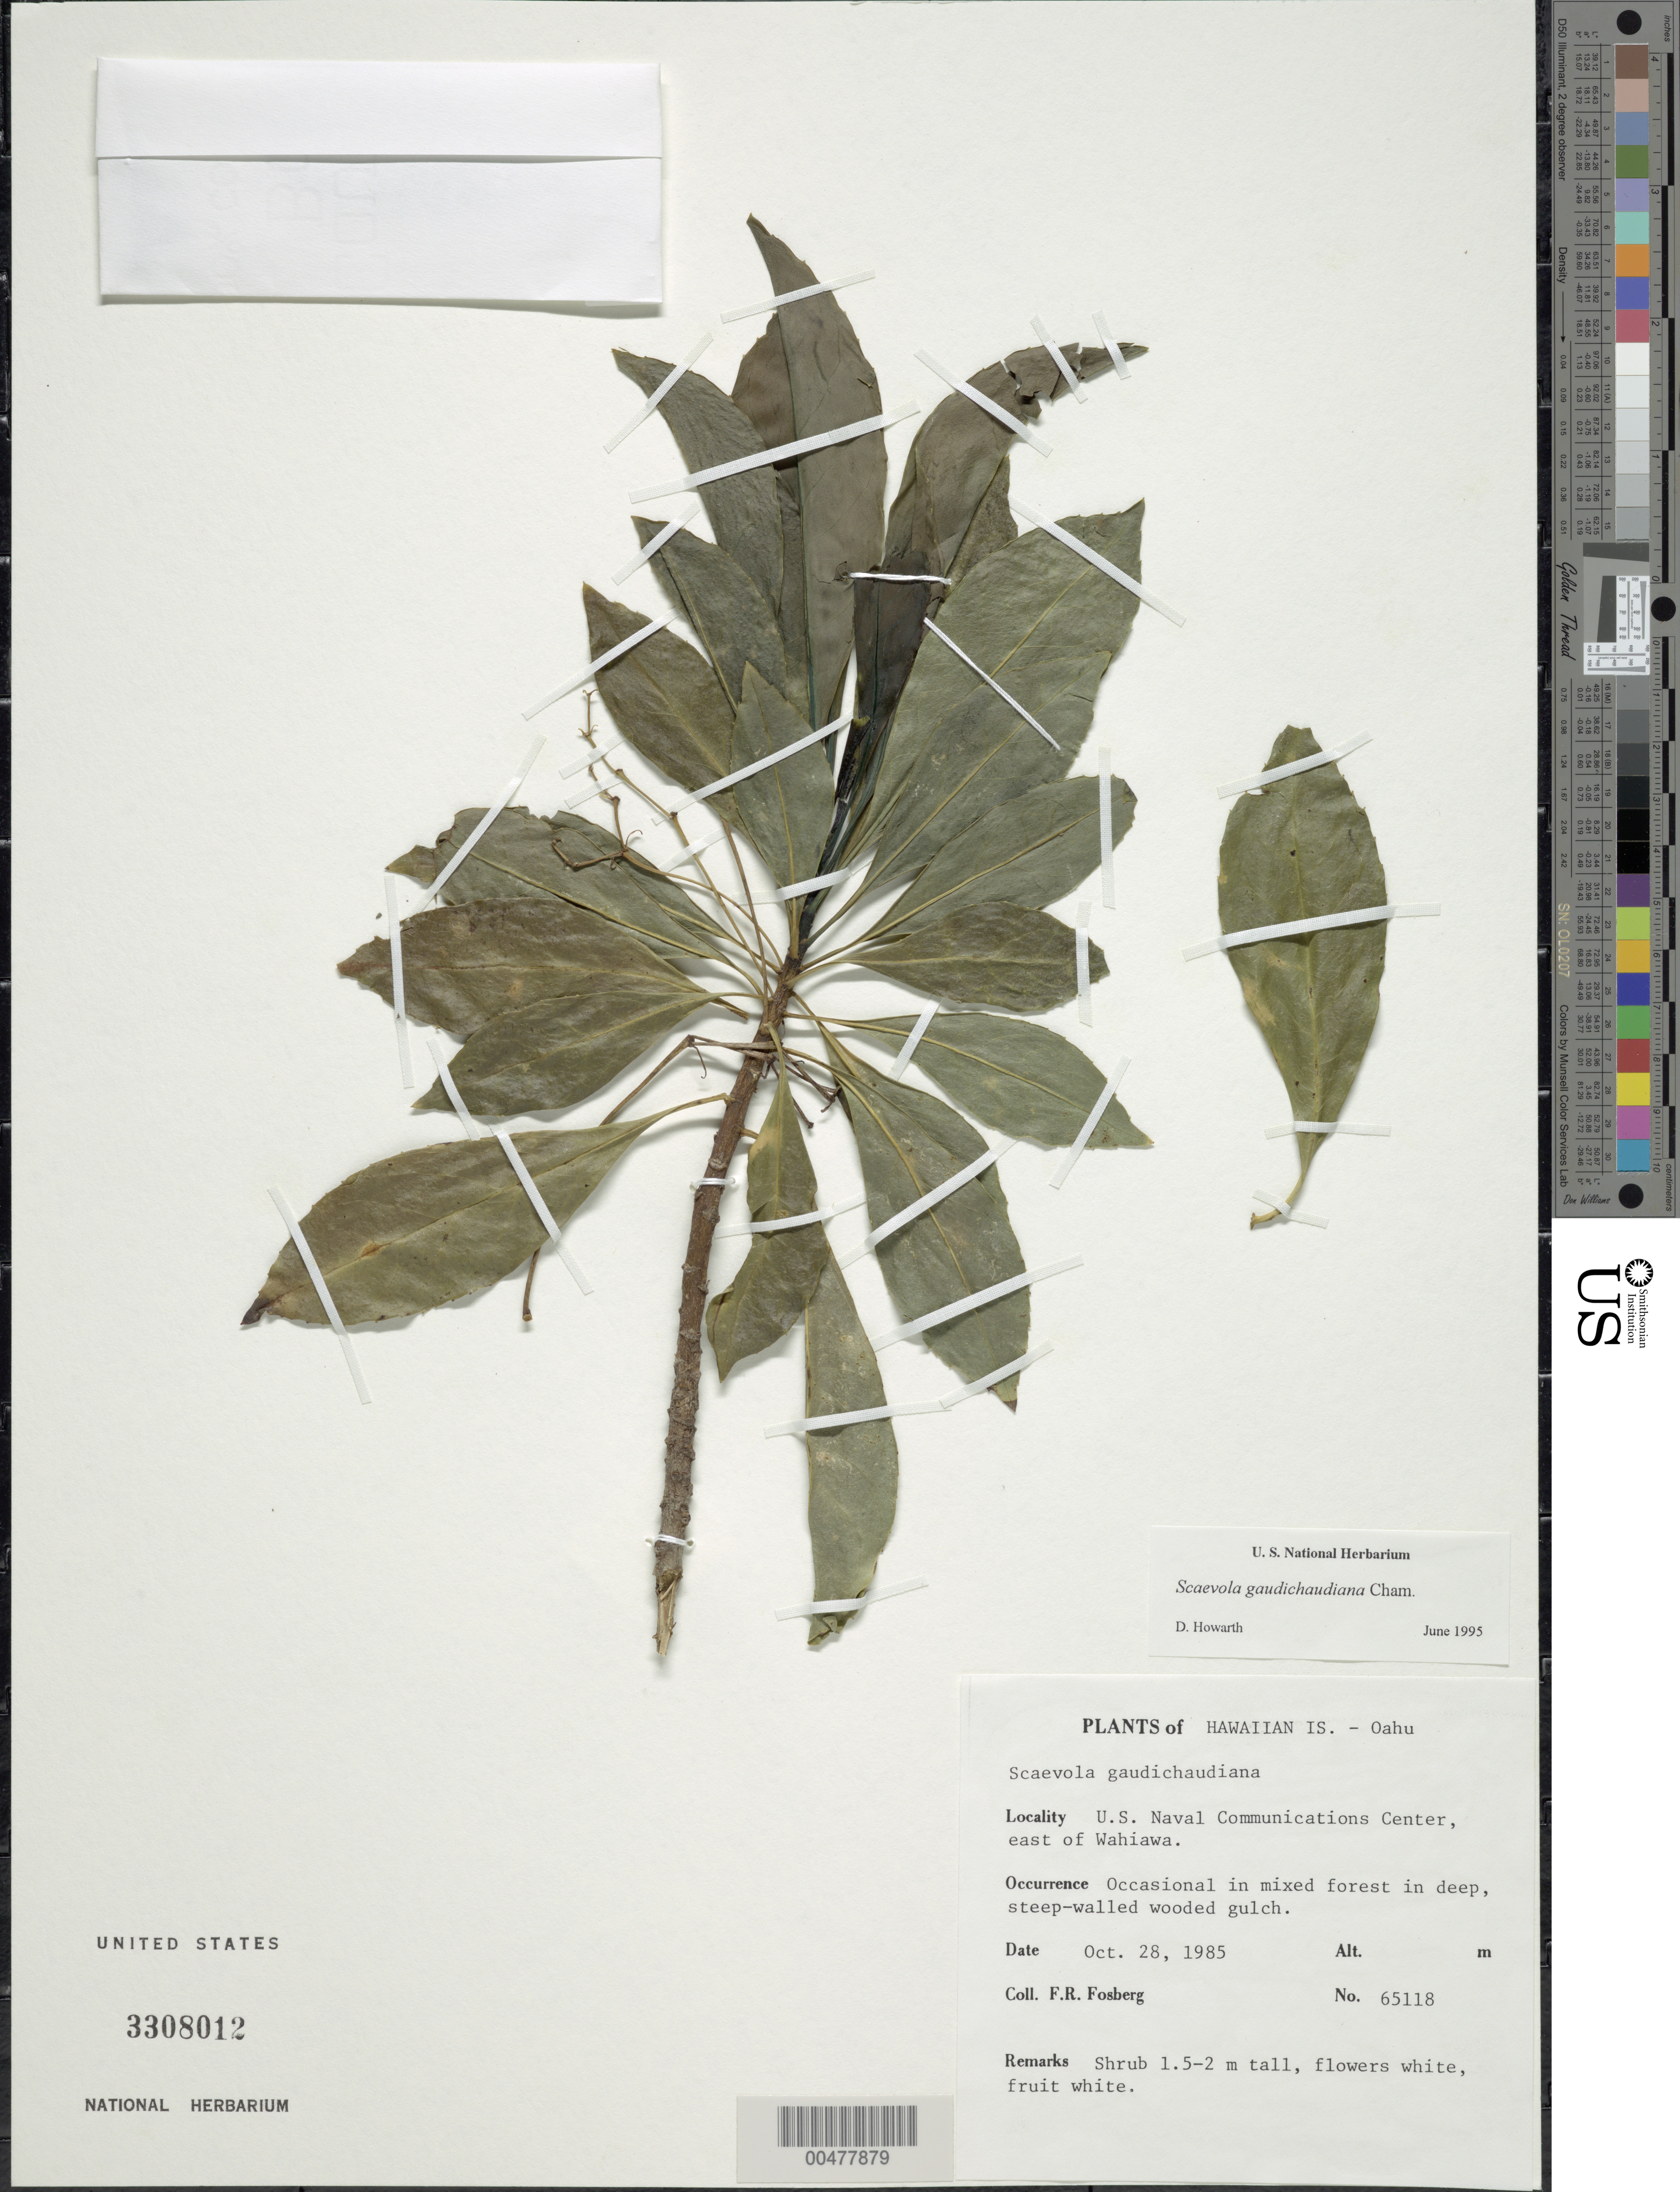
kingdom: Plantae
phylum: Tracheophyta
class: Magnoliopsida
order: Asterales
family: Goodeniaceae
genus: Scaevola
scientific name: Scaevola gaudichaudiana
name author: Cham.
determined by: Howarth, D.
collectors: F. R. Fosberg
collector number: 65118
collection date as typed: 28 Oct 1985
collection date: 1985-10-28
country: United States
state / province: Hawaii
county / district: Honolulu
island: Oahu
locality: US Naval Communications Center, E of Wahiawa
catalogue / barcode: US 3308012